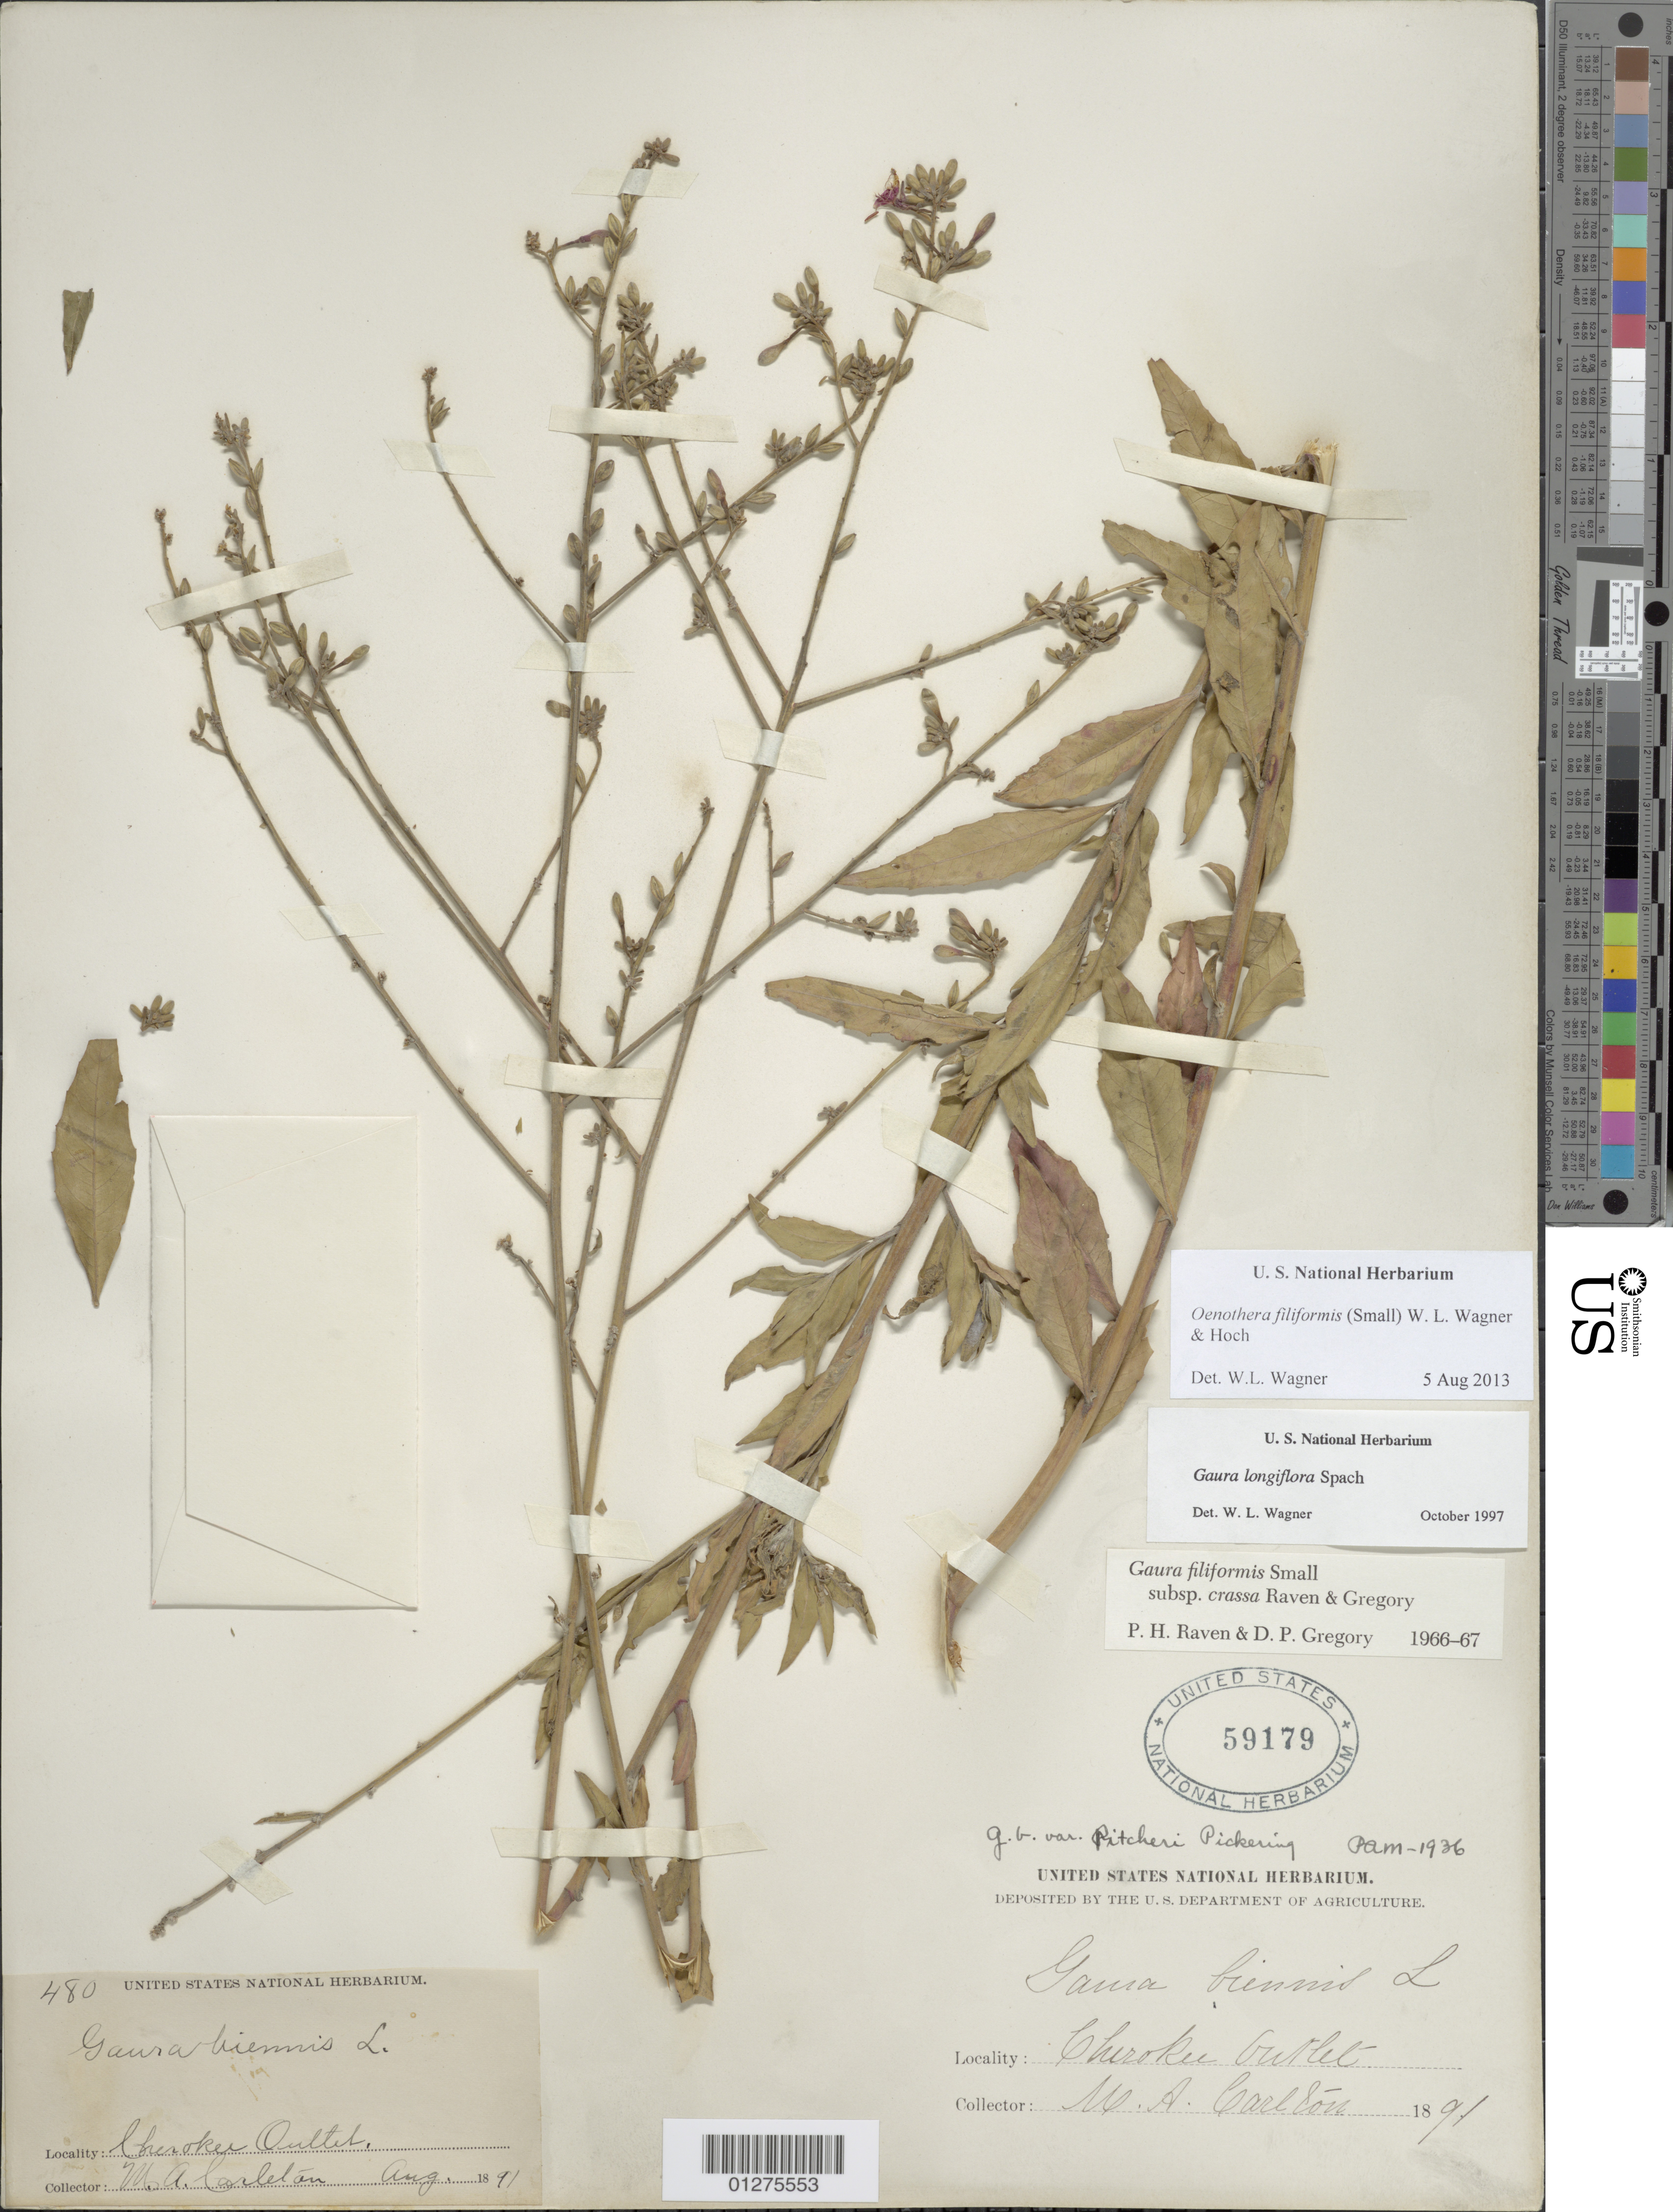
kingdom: Plantae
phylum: Tracheophyta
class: Magnoliopsida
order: Myrtales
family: Onagraceae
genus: Oenothera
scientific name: Oenothera filiformis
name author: (Small) W.L. Wagner & Hoch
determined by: Wagner, W. L., (BOT), Smithsonian Institution - National Museum of Natural History (UNITED STATES)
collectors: M. A. Carleton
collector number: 480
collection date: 1891-08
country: United States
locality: Cherokee Outlet.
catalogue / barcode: US 59179